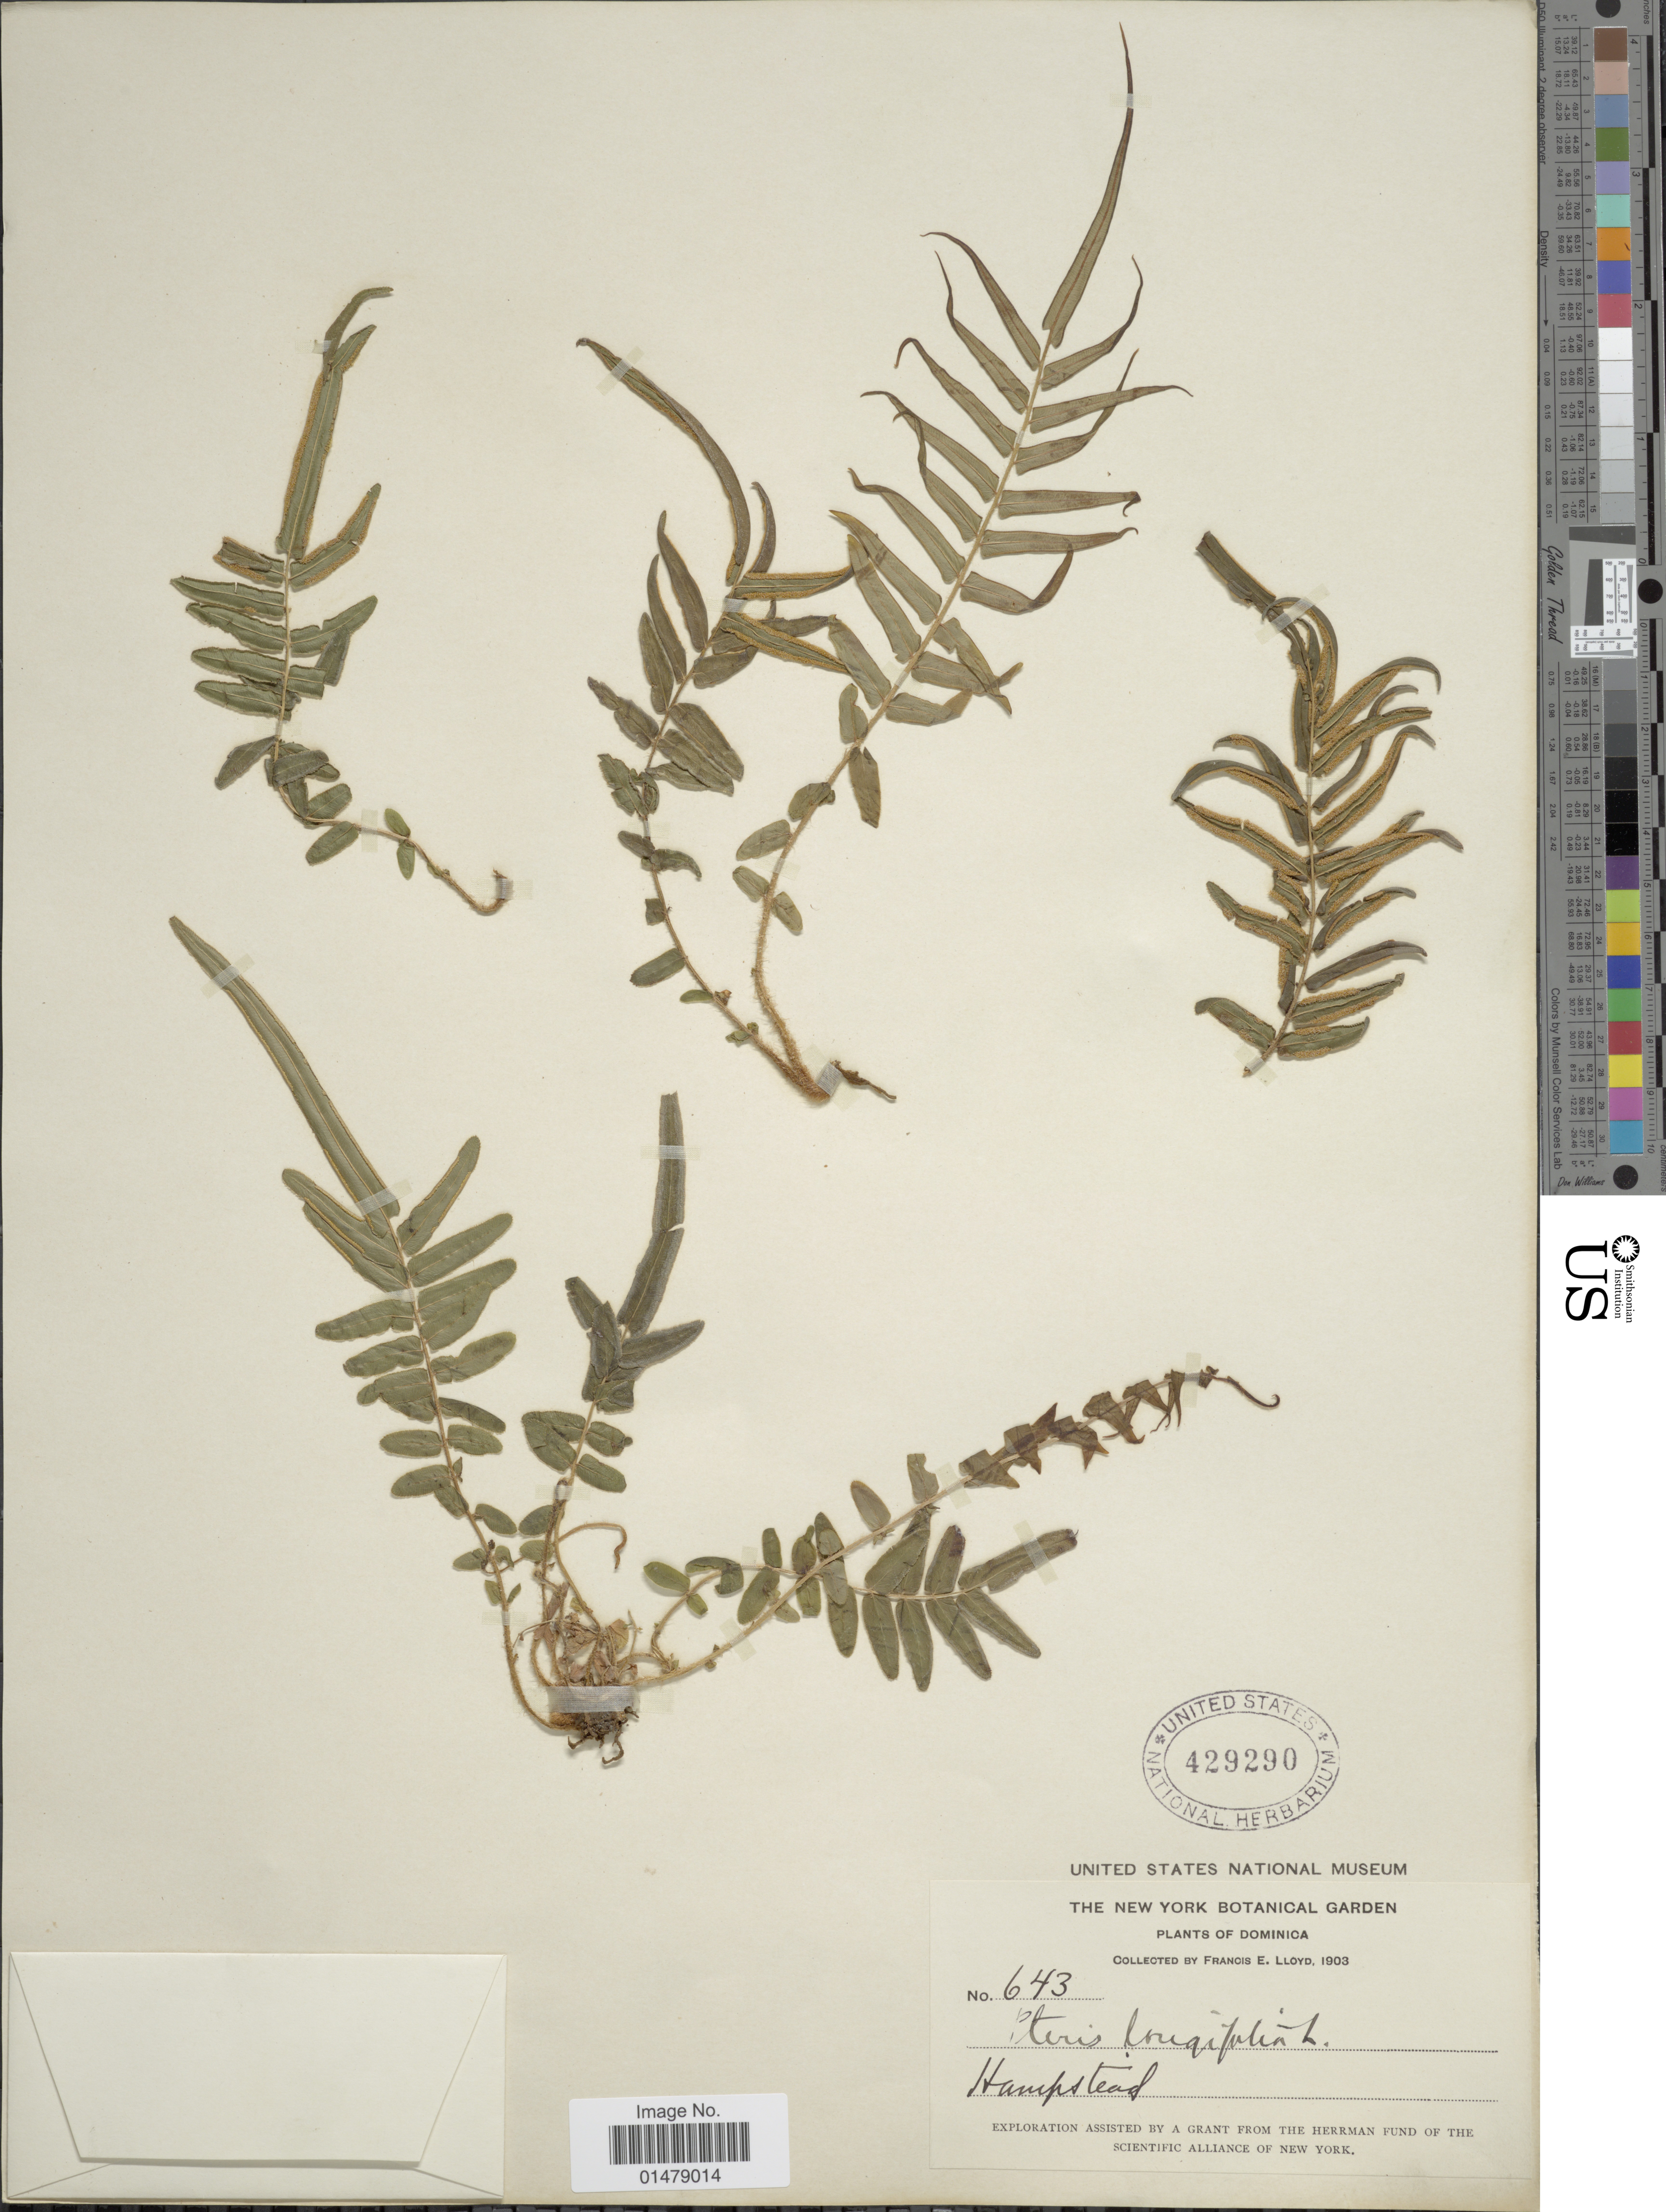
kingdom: Plantae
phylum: Tracheophyta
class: Polypodiopsida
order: Polypodiales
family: Pteridaceae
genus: Pteris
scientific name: Pteris vittata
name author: L.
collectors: Lloyd, C. E.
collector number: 643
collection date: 1903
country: Dominica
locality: Hampstead.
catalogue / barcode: US 429290